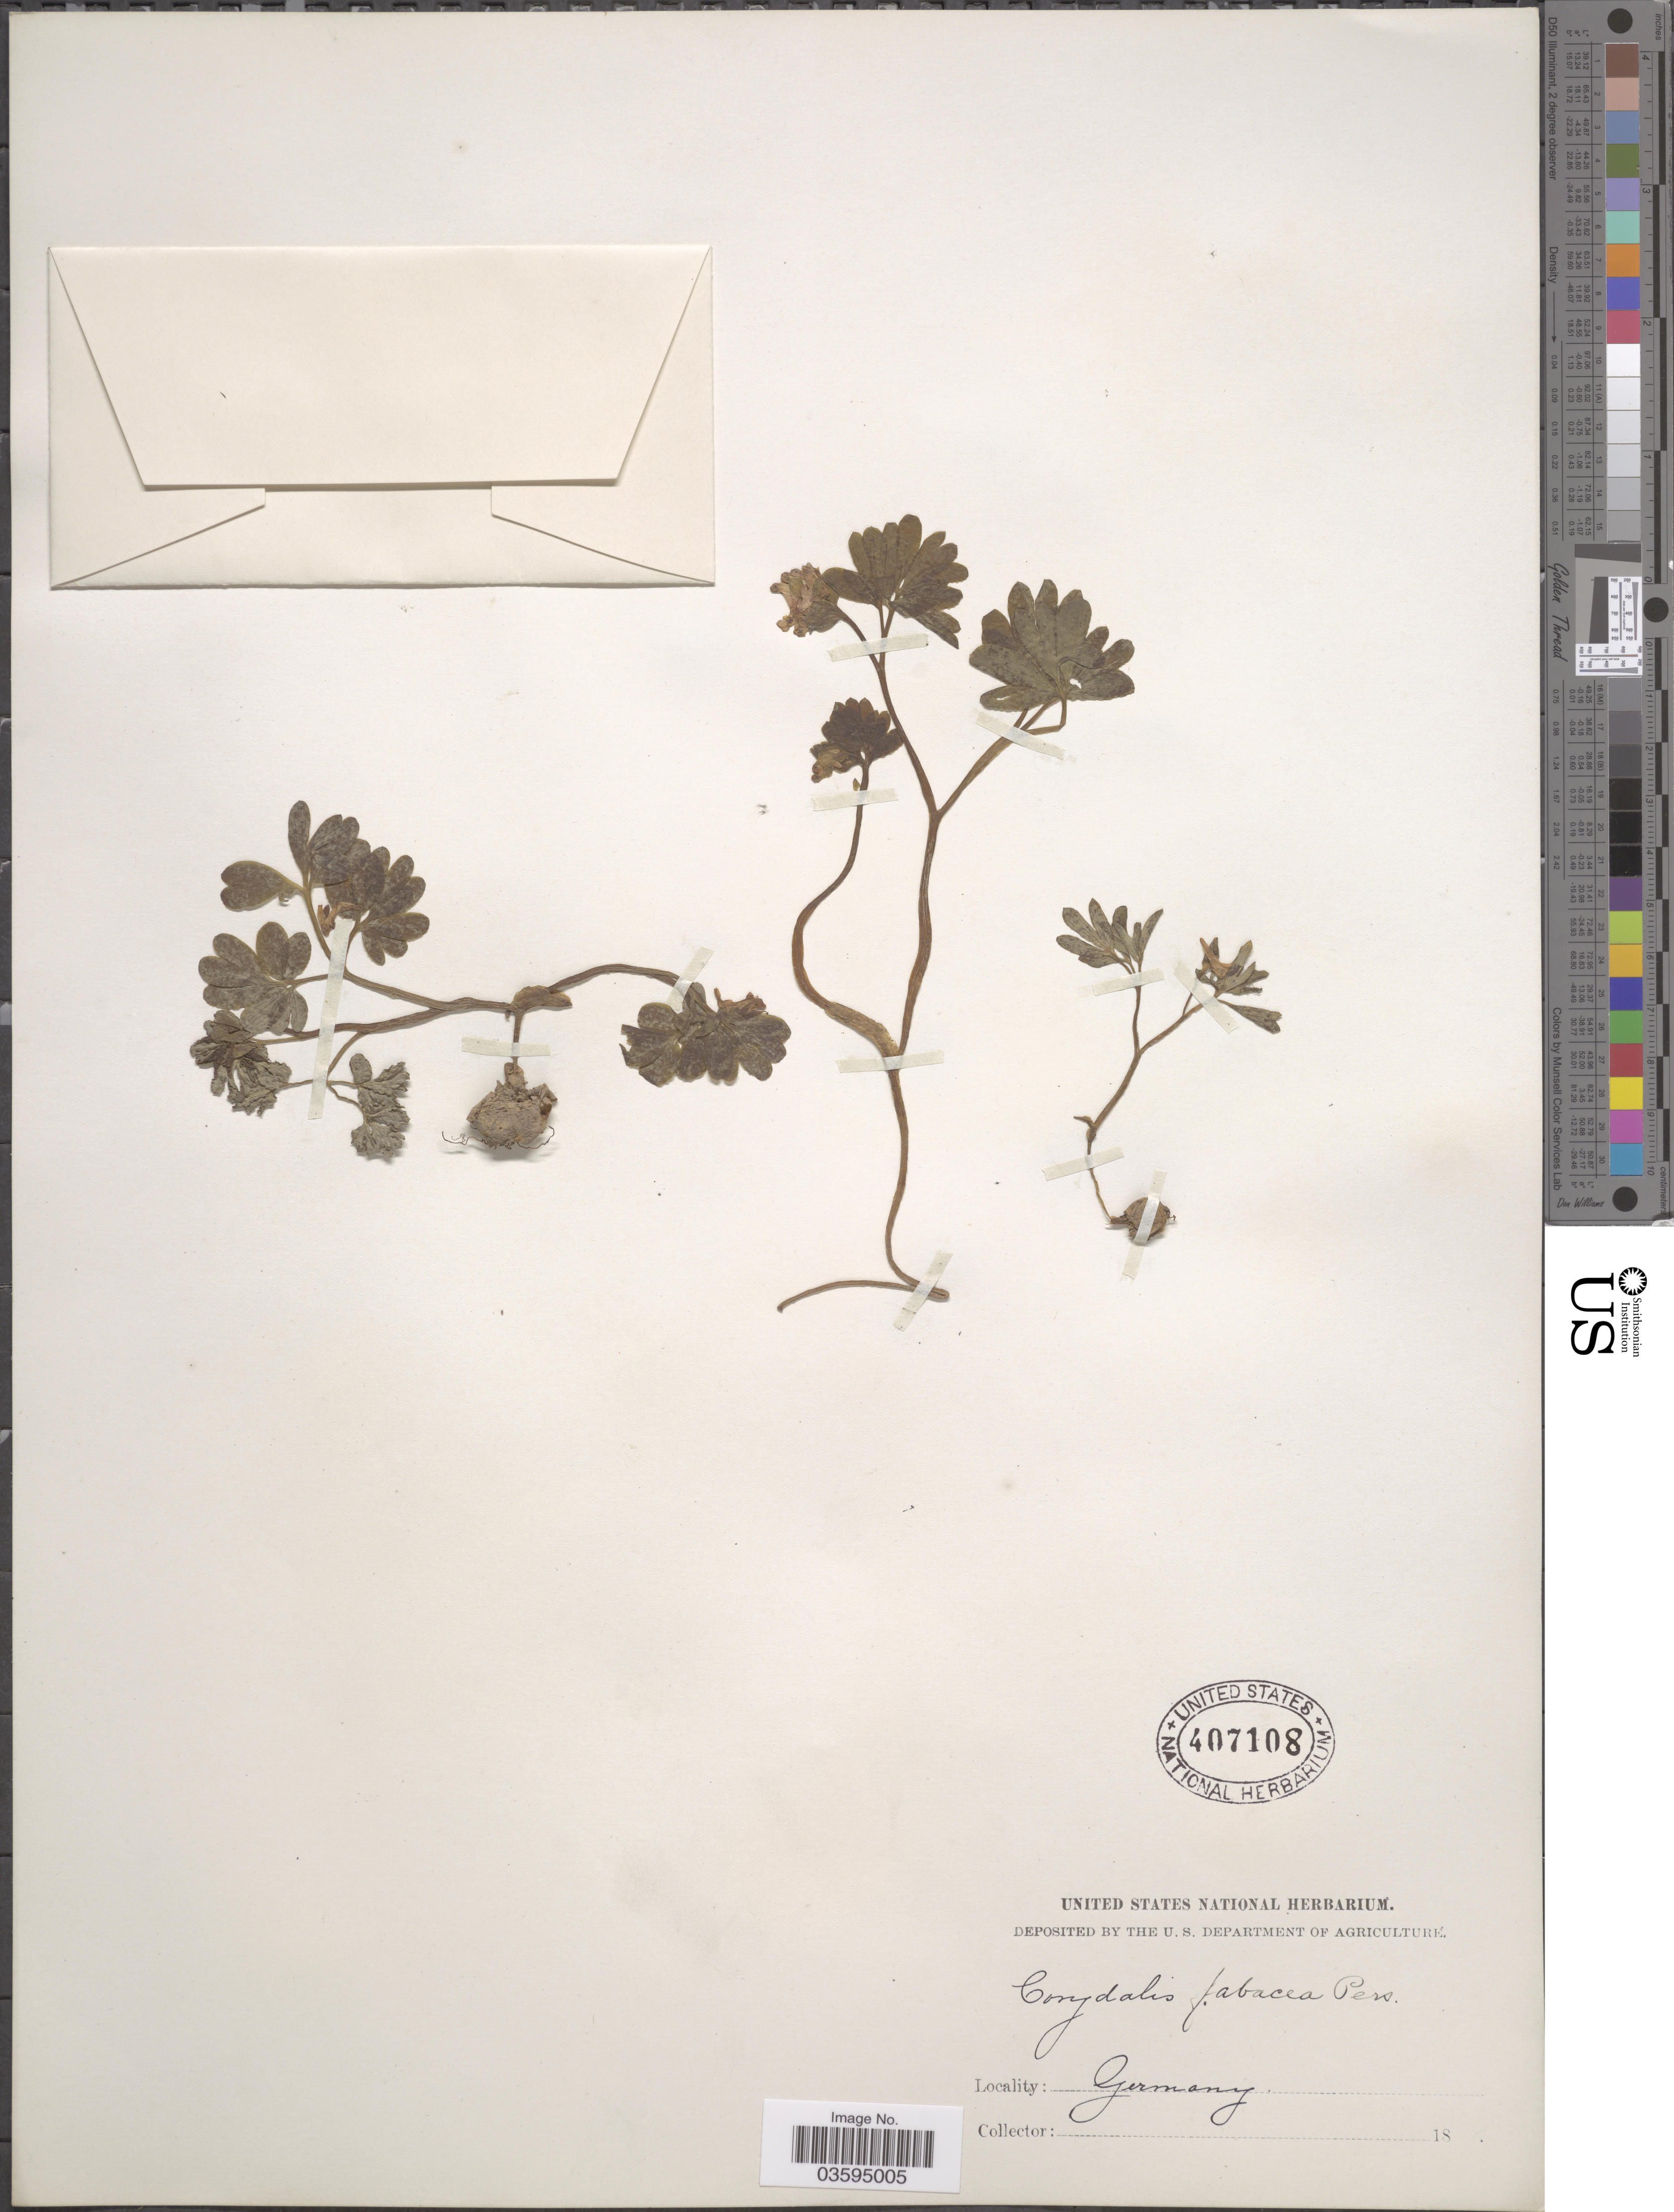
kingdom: Plantae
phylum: Tracheophyta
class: Magnoliopsida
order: Ranunculales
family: Papaveraceae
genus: Corydalis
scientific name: Corydalis fabacea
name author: (Retz.) Pers.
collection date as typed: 18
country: Germany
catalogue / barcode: US 407108